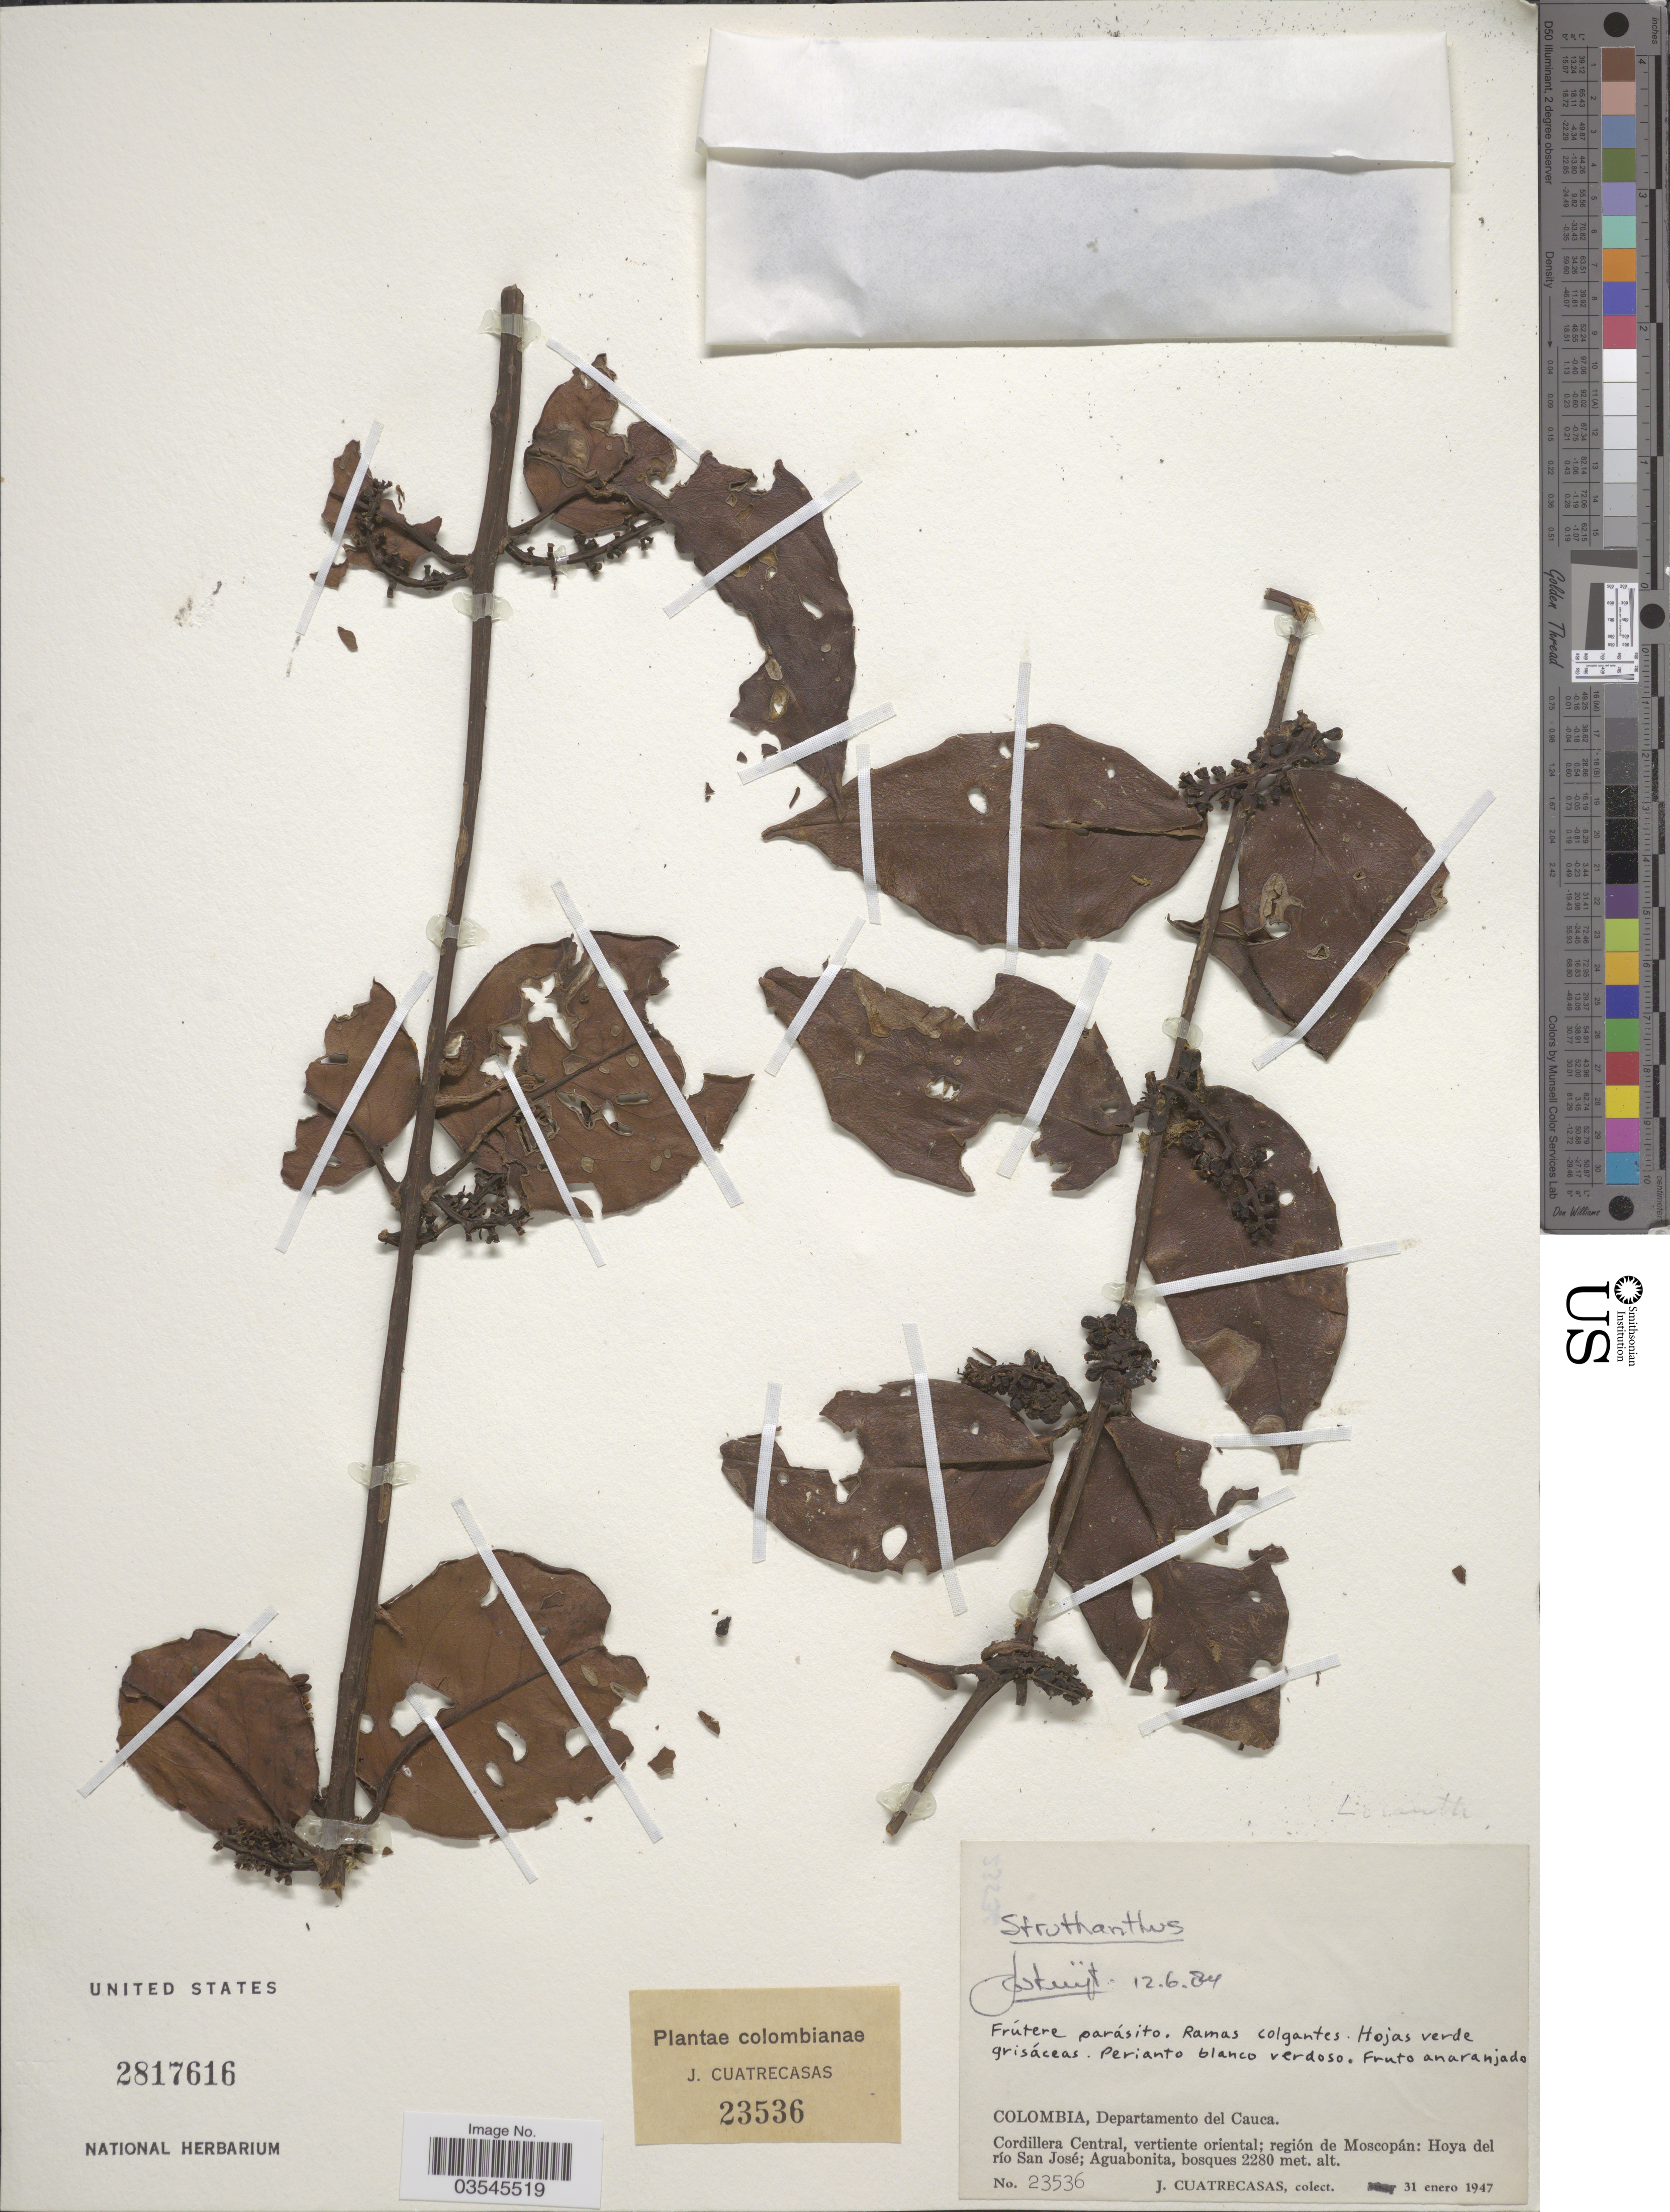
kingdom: Plantae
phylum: Tracheophyta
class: Magnoliopsida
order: Santalales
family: Loranthaceae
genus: Struthanthus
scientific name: Struthanthus sp.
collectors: J. Cuatrecasas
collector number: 23536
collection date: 1947-01-31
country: Colombia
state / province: Cauca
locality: Departamento del Cauca. Cordillera Central, vertiente oriental; región de Moscopán: Hoya del río San José; Aguabonita.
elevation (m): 2280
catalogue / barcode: US 2817616